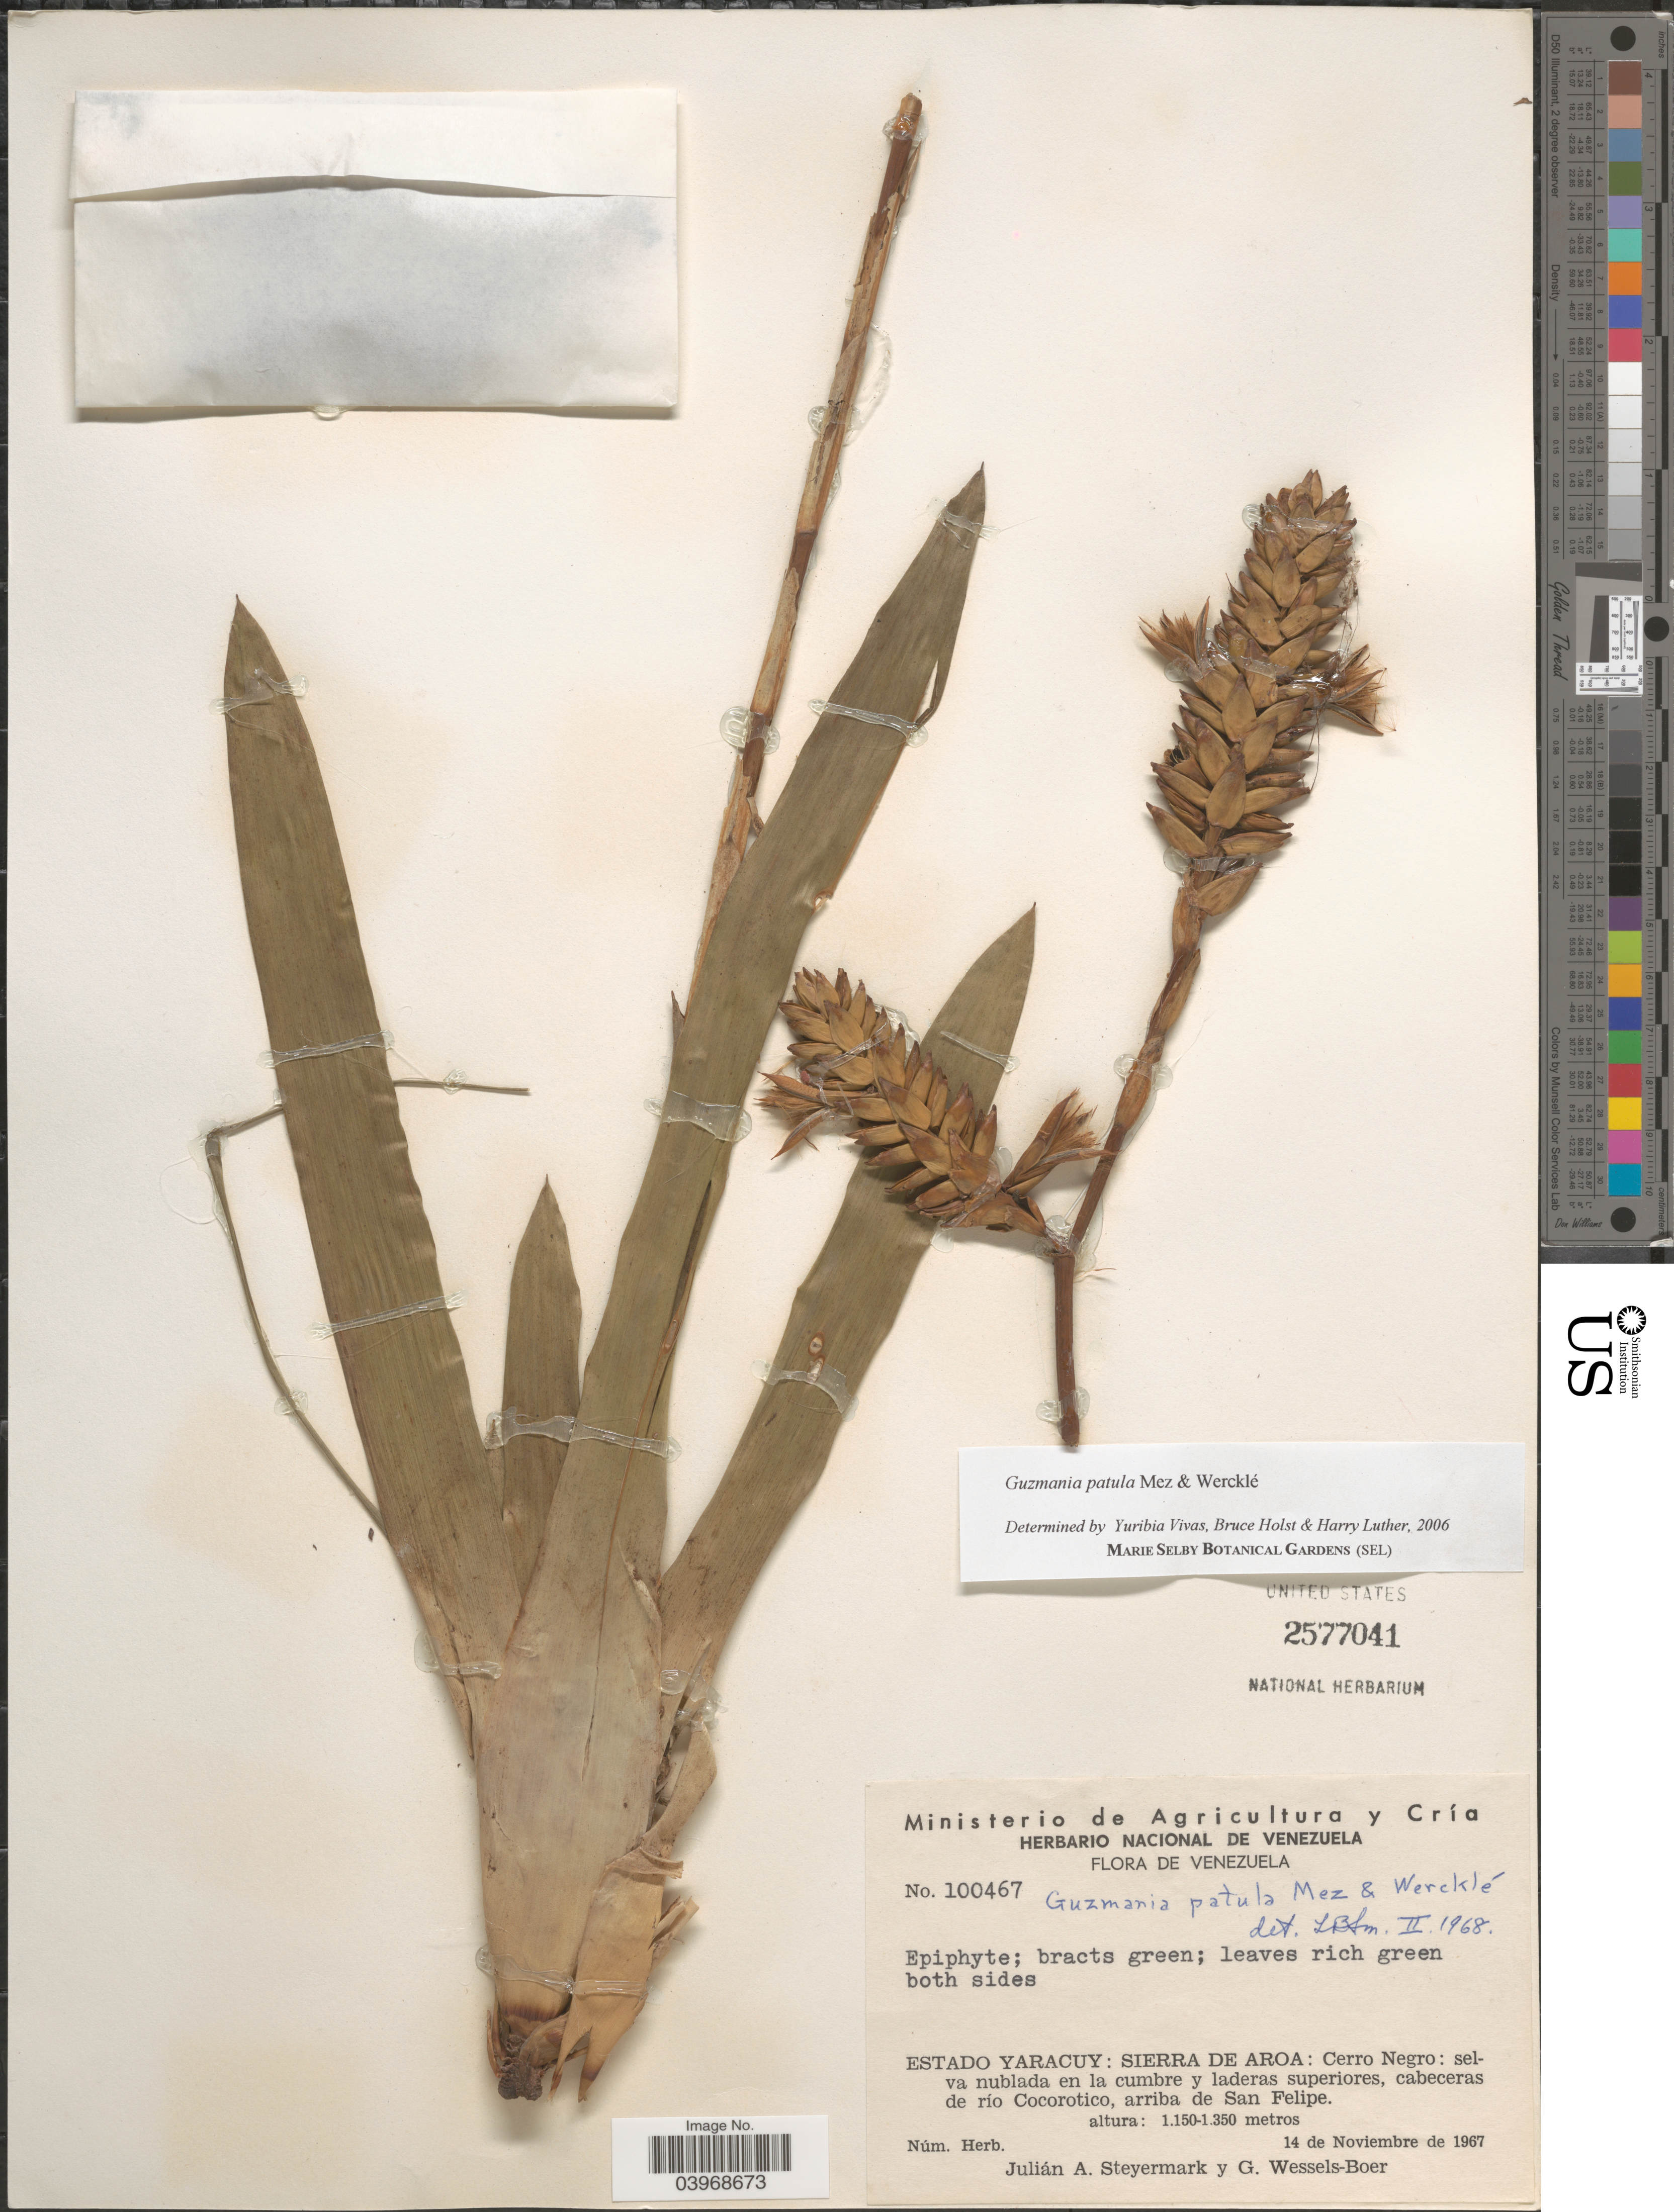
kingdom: Plantae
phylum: Tracheophyta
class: Liliopsida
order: Poales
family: Bromeliaceae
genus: Guzmania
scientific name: Guzmania patula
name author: Mez & Wercklé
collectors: J. Steyermark & G. Wessels Boer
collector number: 100467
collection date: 1967-11-14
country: Venezuela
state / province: Yaracuy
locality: Sierra de Aroa: Cerro Negro: selva nublada en la cumbre y laderas superiores, cabeceras de río Cocorotico, arriba de San Felipe.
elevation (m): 1150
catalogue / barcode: US 2577041